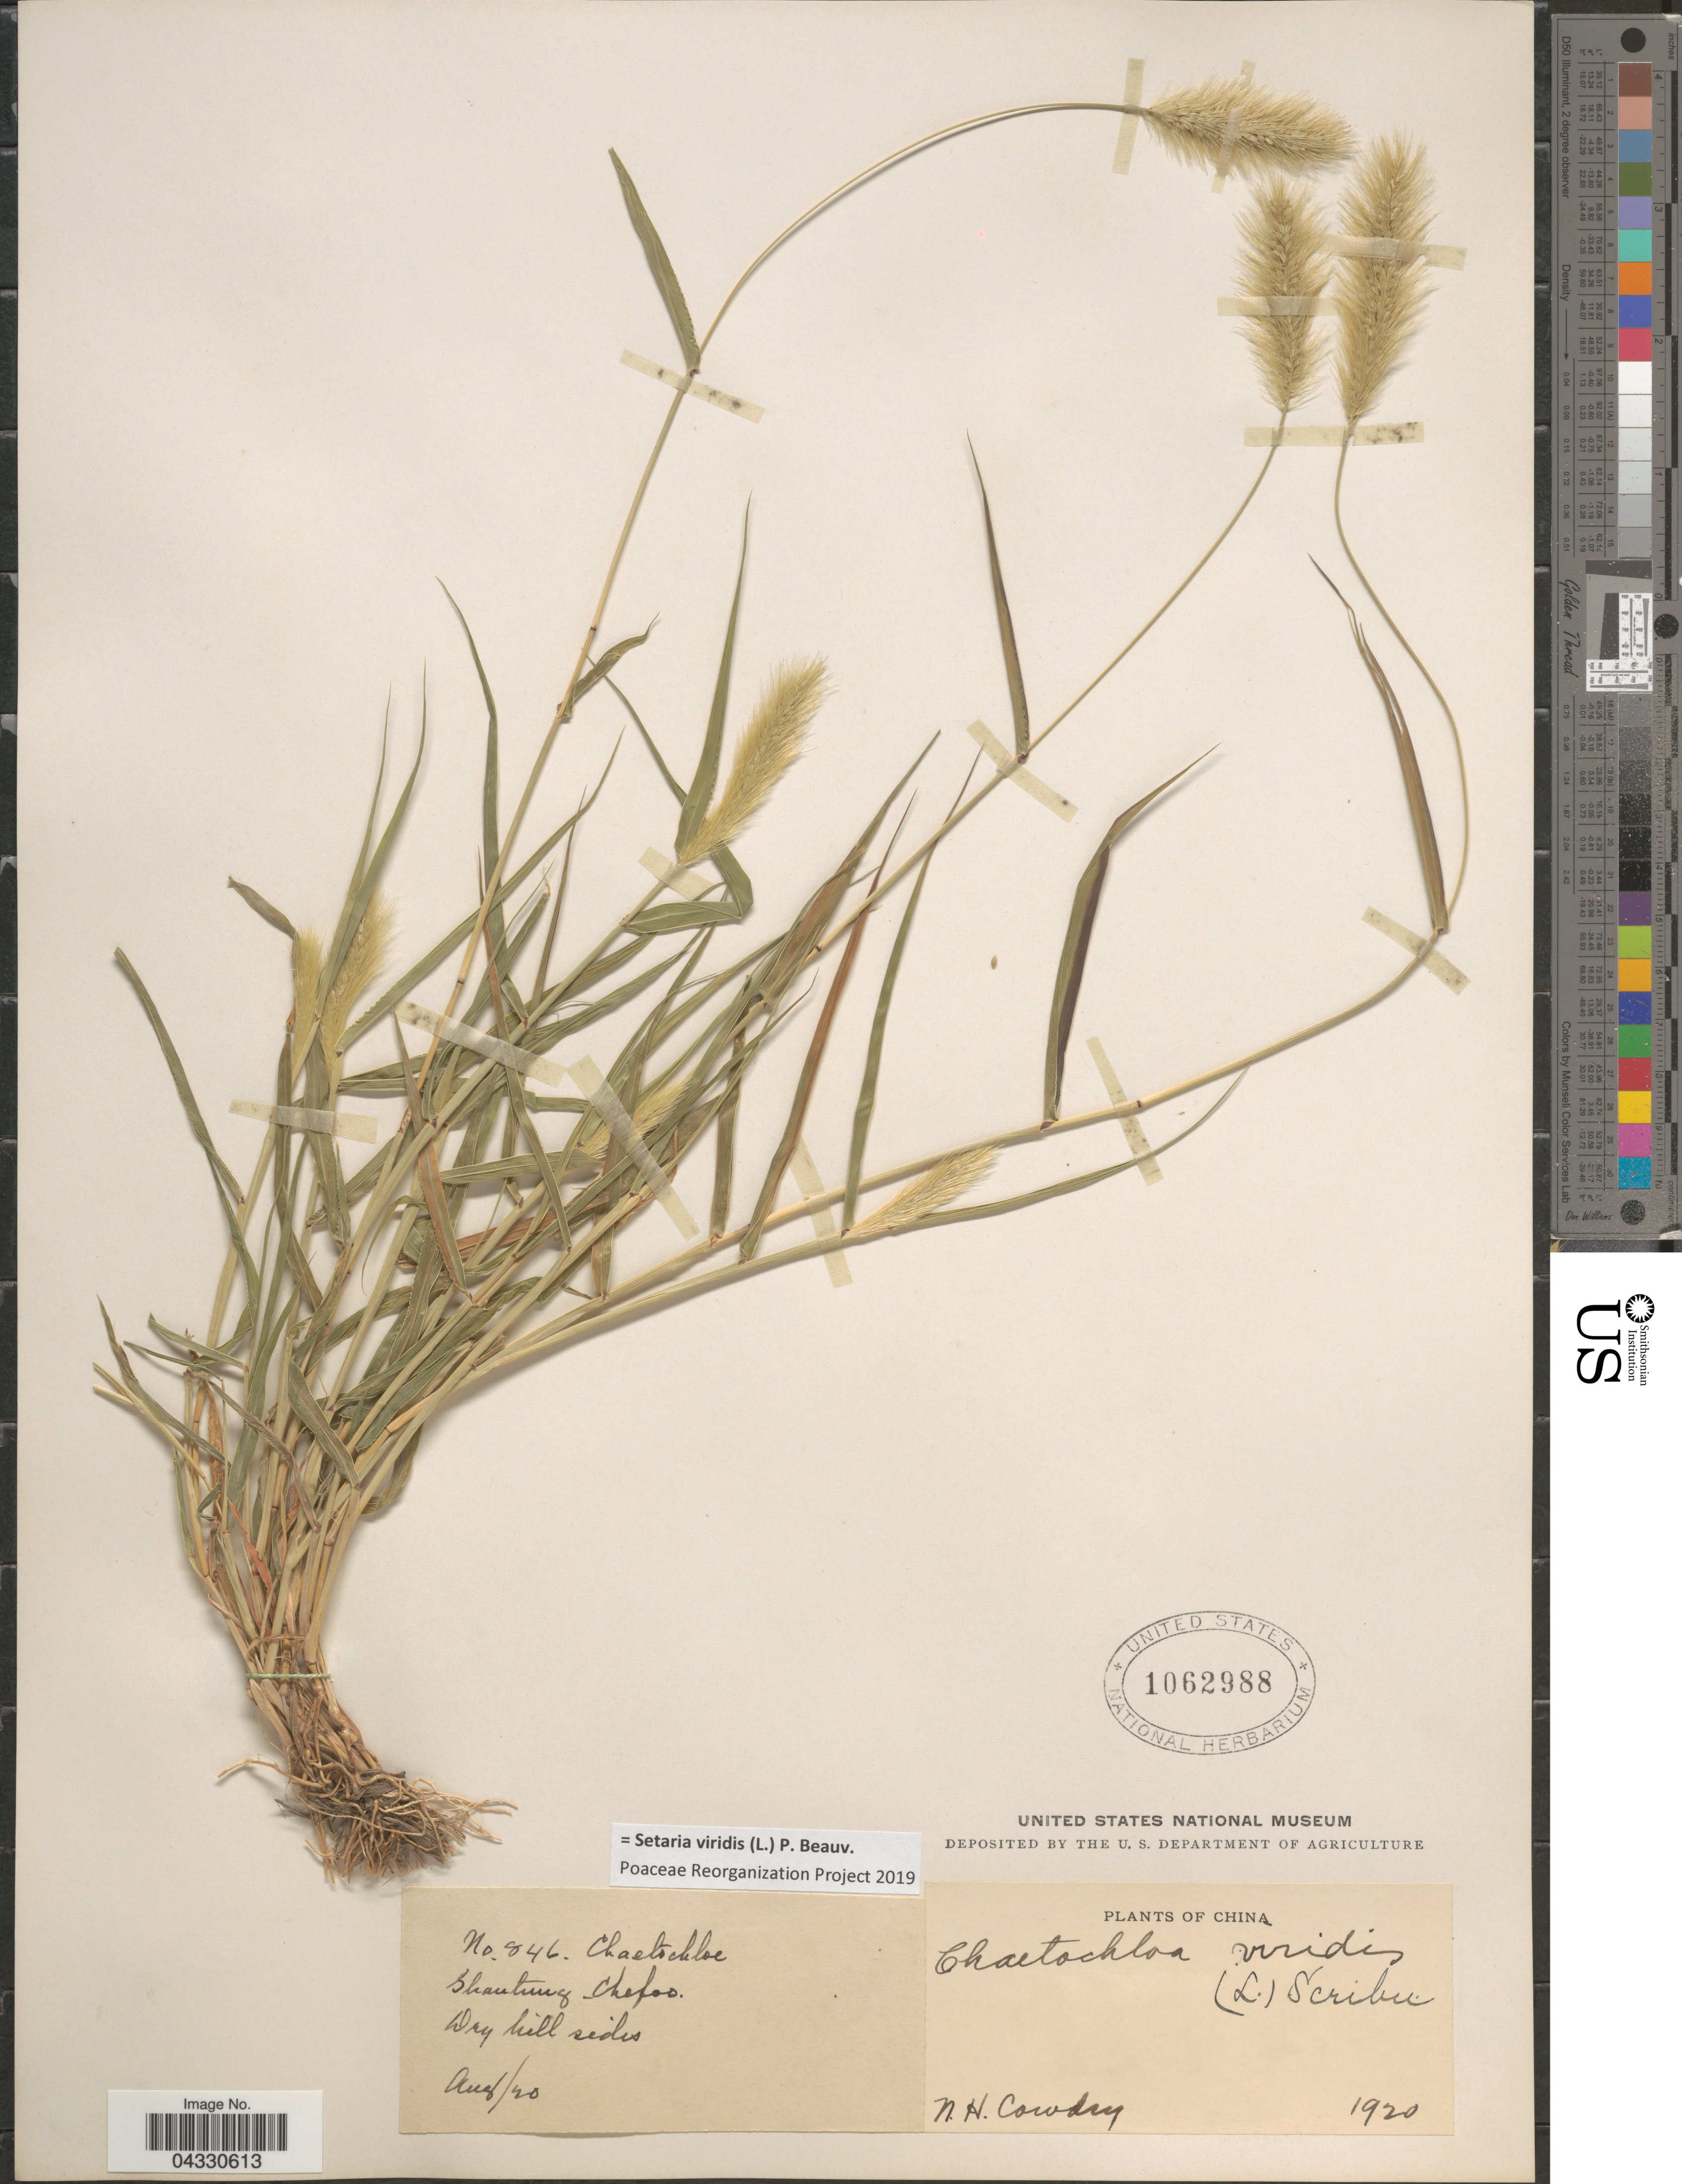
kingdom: Plantae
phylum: Tracheophyta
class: Liliopsida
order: Poales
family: Poaceae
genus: Setaria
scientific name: Setaria viridis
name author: (L.) P. Beauv.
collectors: N. H. Cowdry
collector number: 846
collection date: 1920-08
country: China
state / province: Shandong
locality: Chaetochloe. Shantung Chefoo. Dry hill sides.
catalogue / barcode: US 1062988